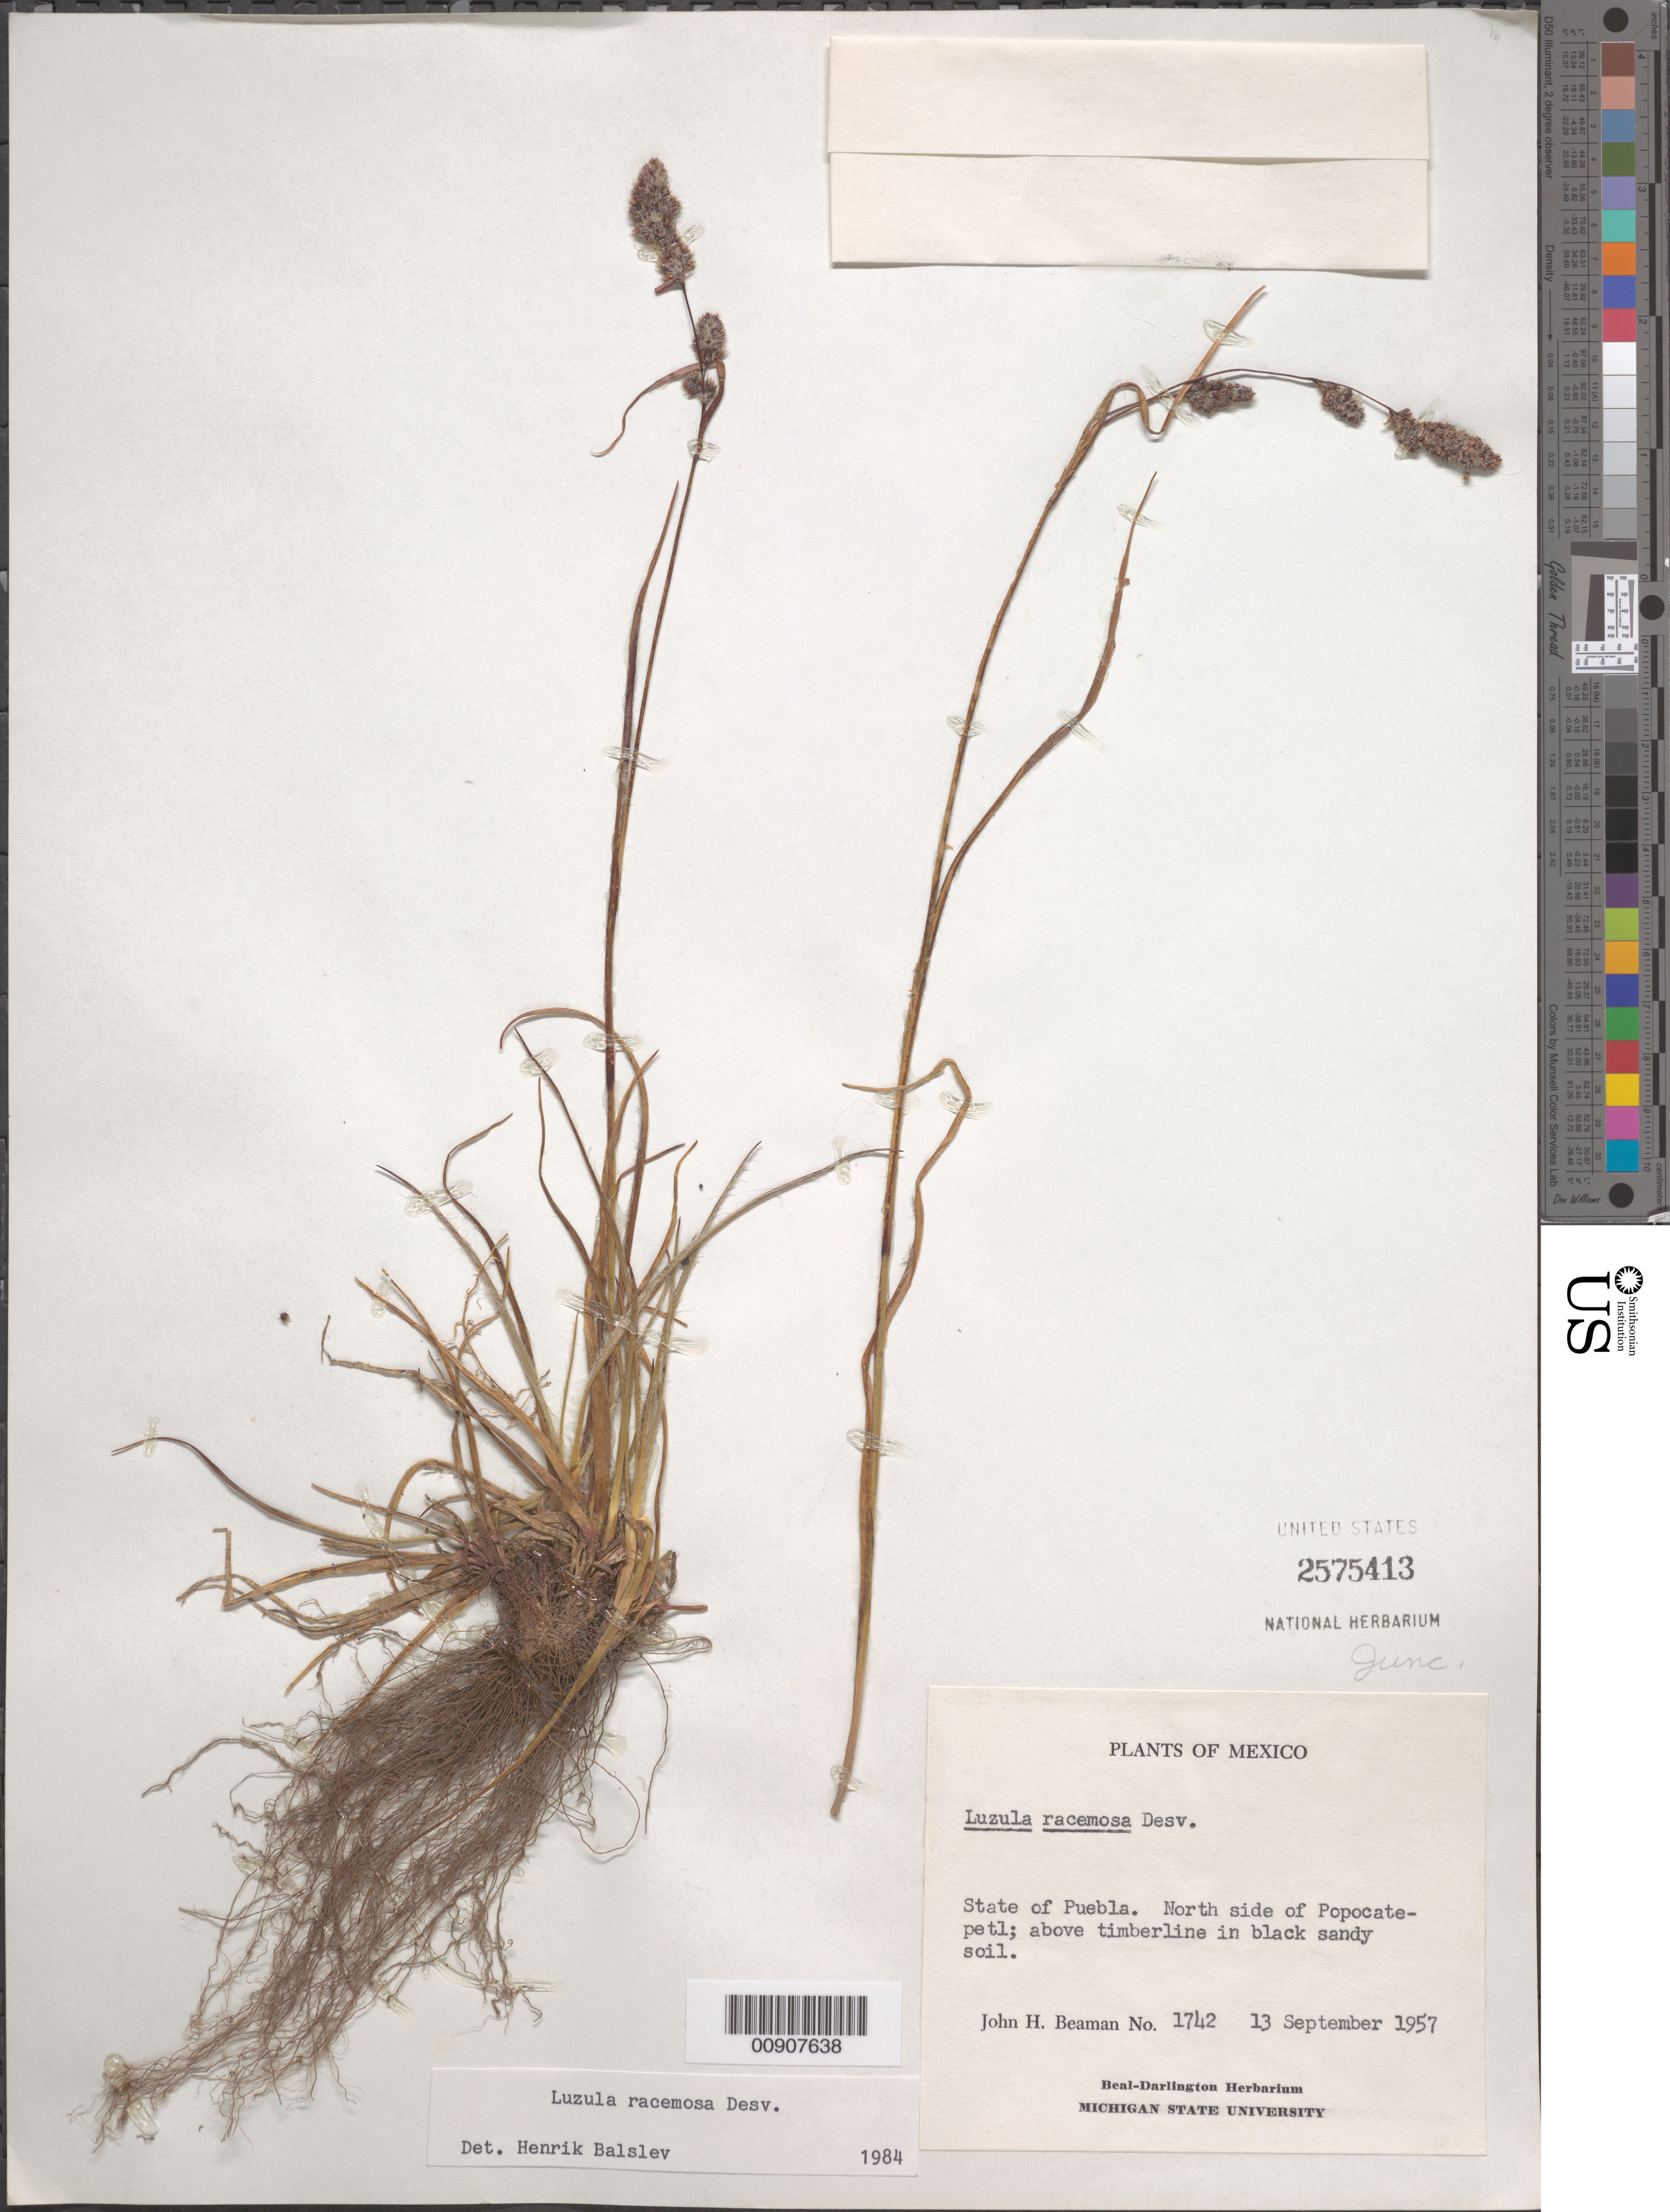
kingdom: Plantae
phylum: Tracheophyta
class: Liliopsida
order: Poales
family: Juncaceae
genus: Luzula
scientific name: Luzula racemosa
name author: Desv.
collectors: J. H. Beaman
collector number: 1742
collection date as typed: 13 Sep 1957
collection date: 1957-09-13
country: Mexico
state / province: Puebla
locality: State of Puebla. North side of Popocatepetl.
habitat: Above timberline in black sandy soil.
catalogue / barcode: US 2575413